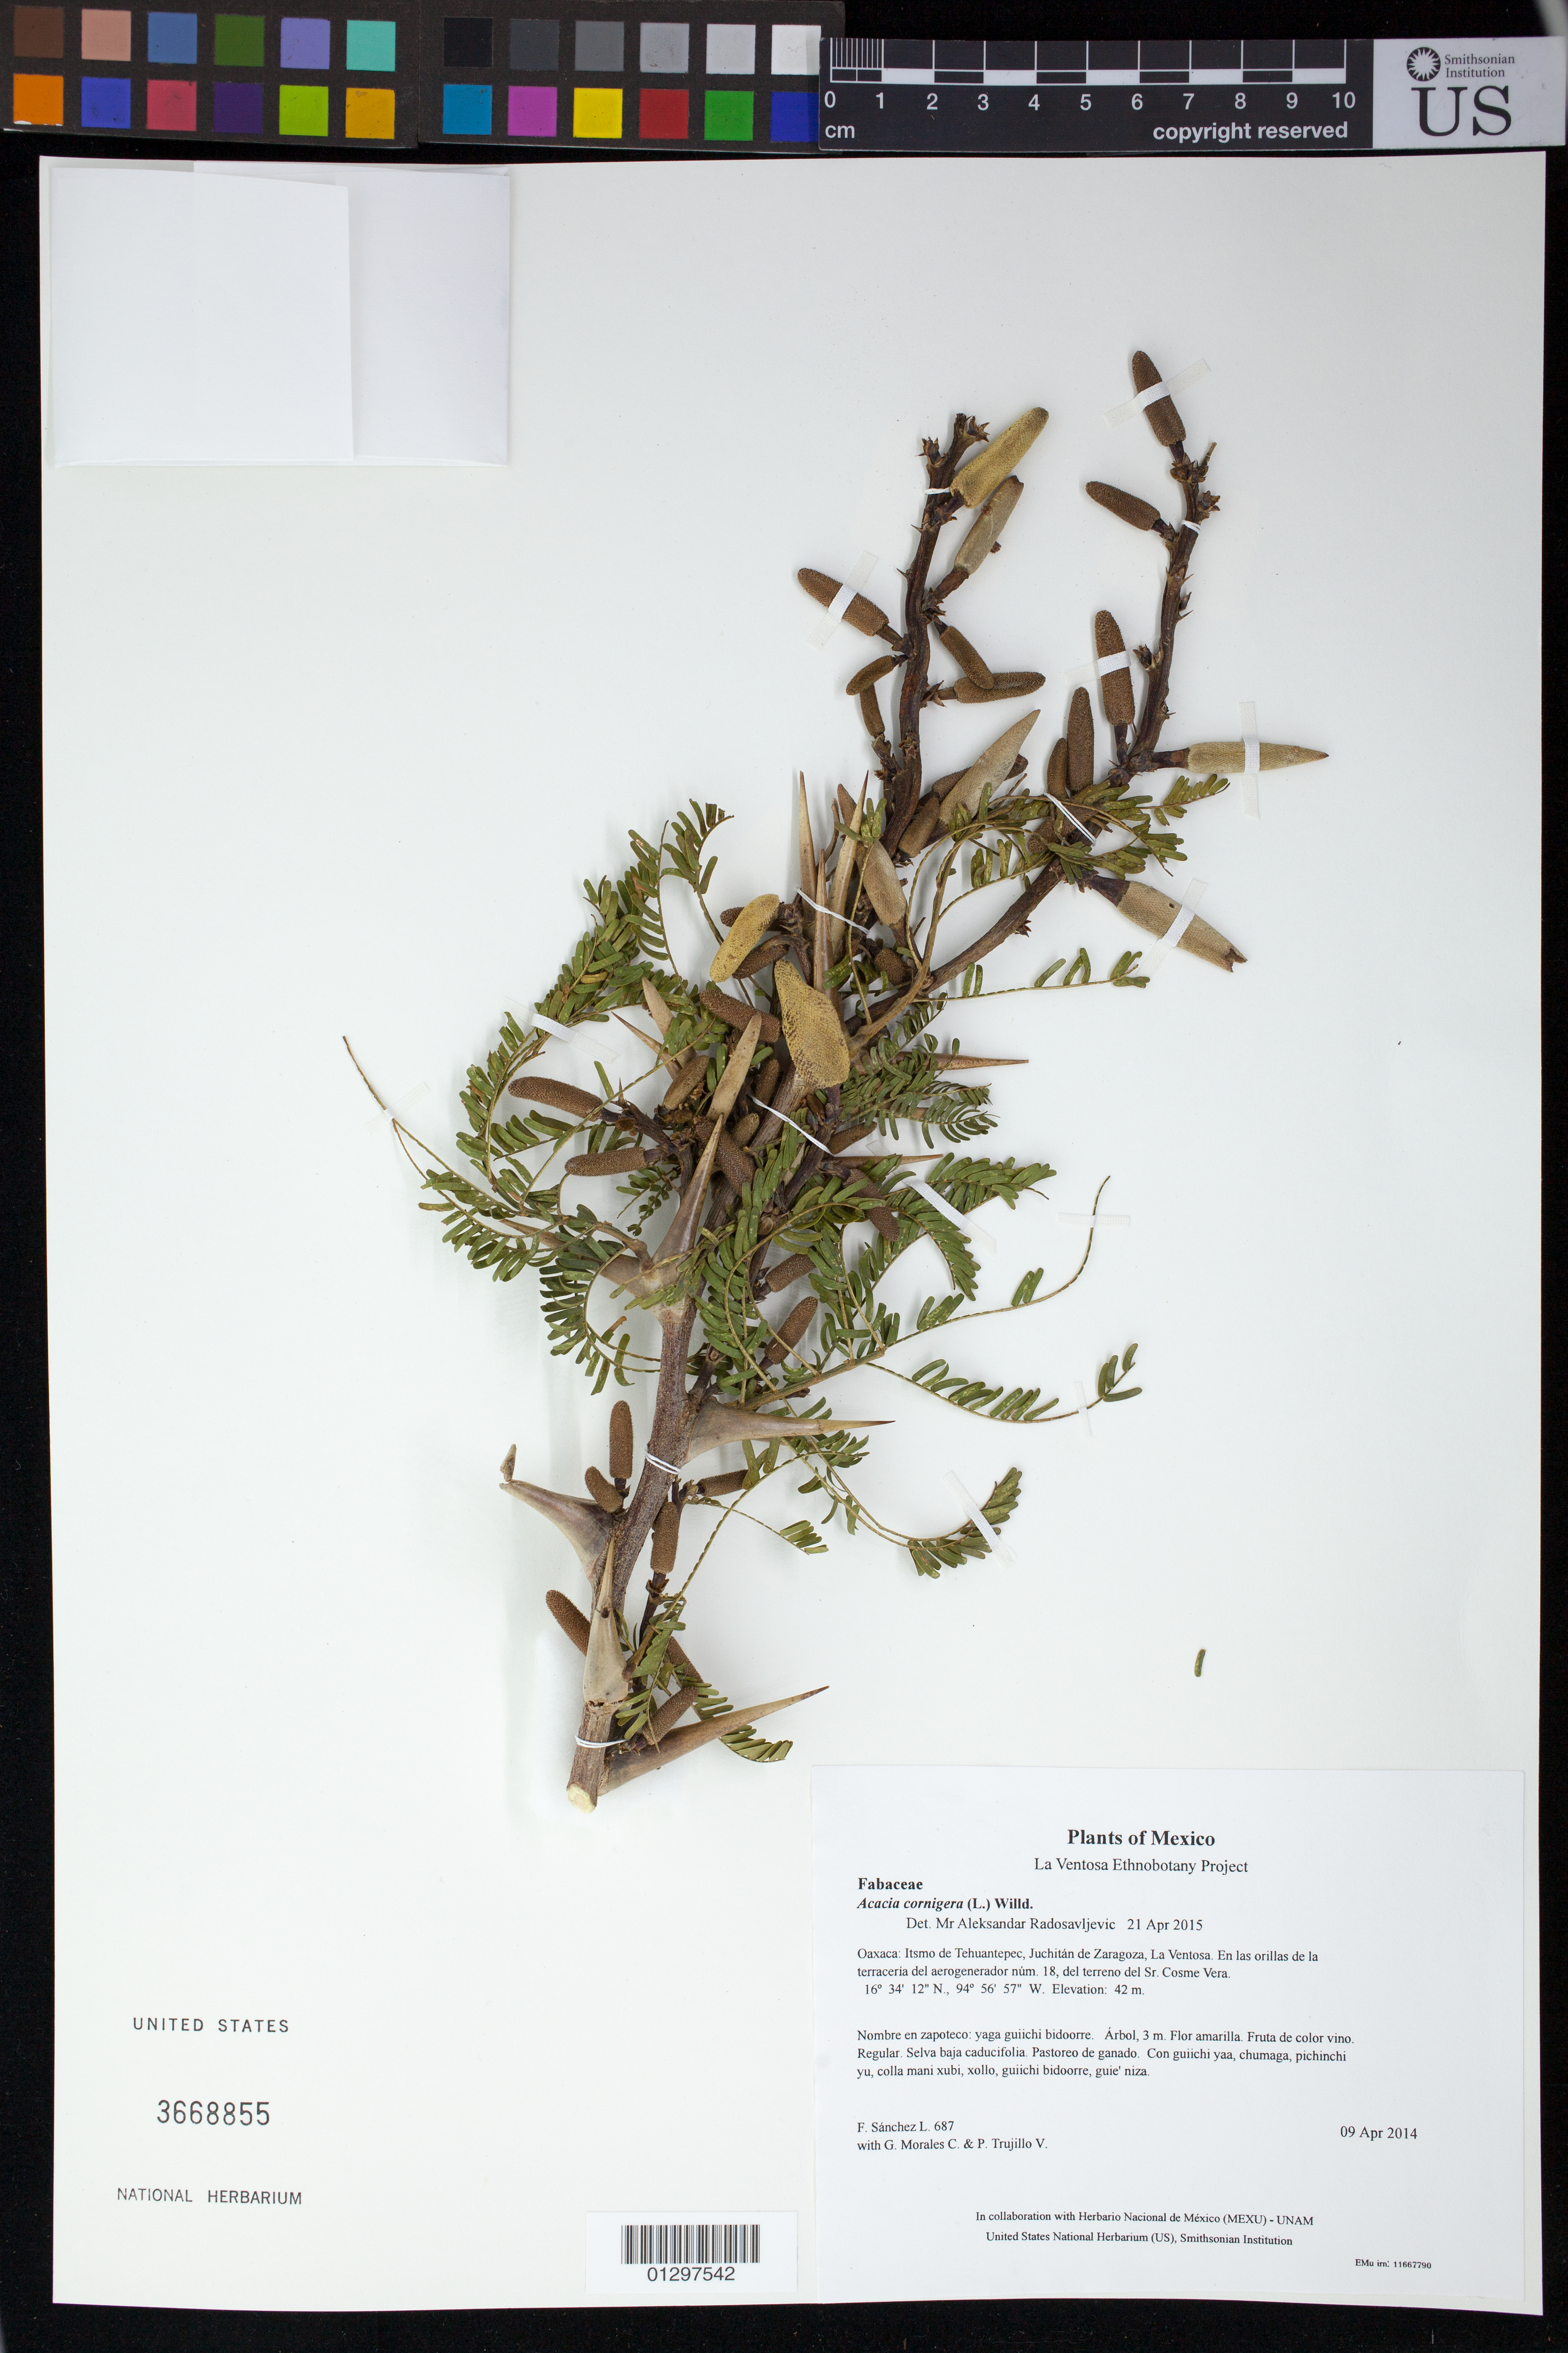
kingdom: Plantae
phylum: Tracheophyta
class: Magnoliopsida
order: Fabales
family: Fabaceae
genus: Vachellia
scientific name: Vachellia cornigera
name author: (L.) Seigler & Ebinger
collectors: F. Sánchez L., G. Morales C. & P. Trujillo V.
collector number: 687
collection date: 2014-04-09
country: Mexico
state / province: Oaxaca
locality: Itsmo de Tehuantepec, Juchitán de Zaragoza, La Ventosa. En las orillas de la terracería del aerogenerador núm. 18, del terreno del Sr. Cosme Vera.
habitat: Selva baja caducifolia. Pastoreo de ganado.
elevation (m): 42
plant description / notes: JEBOT, MEXU, SERO, US; Yaga. 3 m. Guie' naguchi. Cuaananaxhi naxiña' nacahui. Nuu.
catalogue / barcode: US 3668855